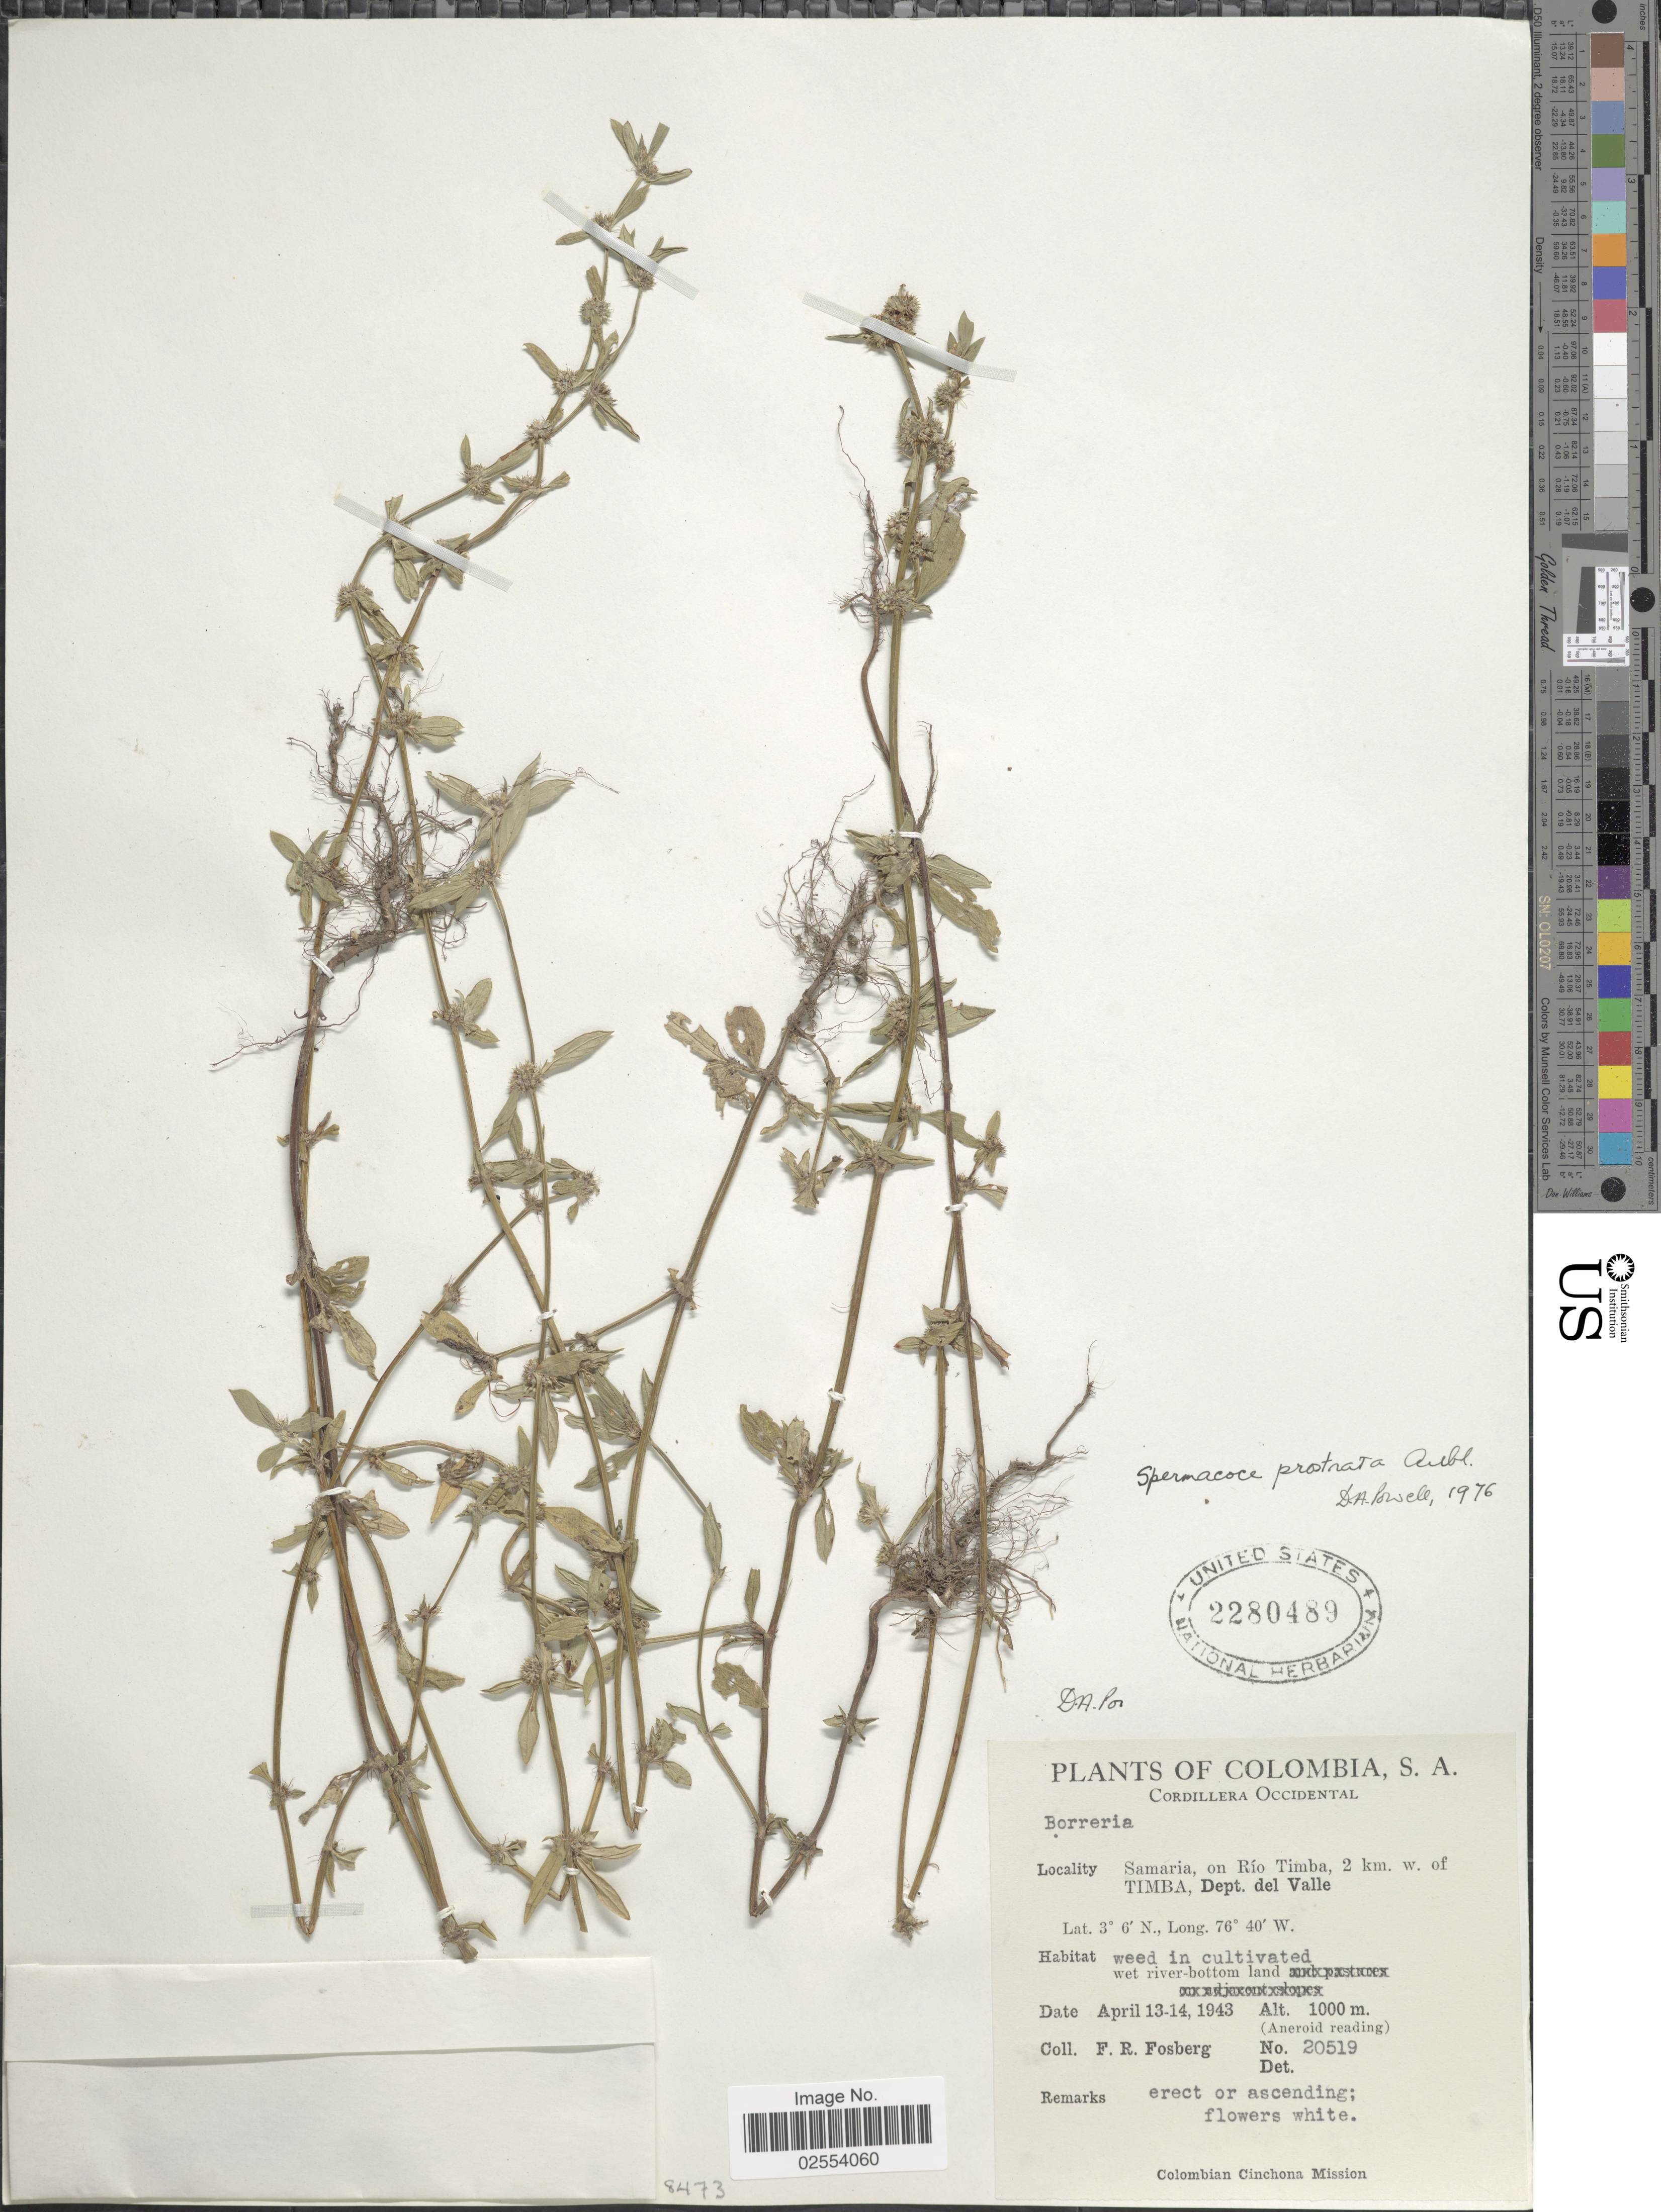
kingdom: Plantae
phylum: Tracheophyta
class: Magnoliopsida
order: Gentianales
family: Rubiaceae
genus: Spermacoce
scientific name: Spermacoce prostrata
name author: Aubl.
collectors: F. R. Fosberg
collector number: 20519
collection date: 1943-04-13/1943-04-14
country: Colombia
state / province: Valle del Cauca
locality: Cordillera Occidental, Samaria, on Río Timba, 2 km w of Timba, Dept del Valle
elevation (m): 1000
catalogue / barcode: US 2280489